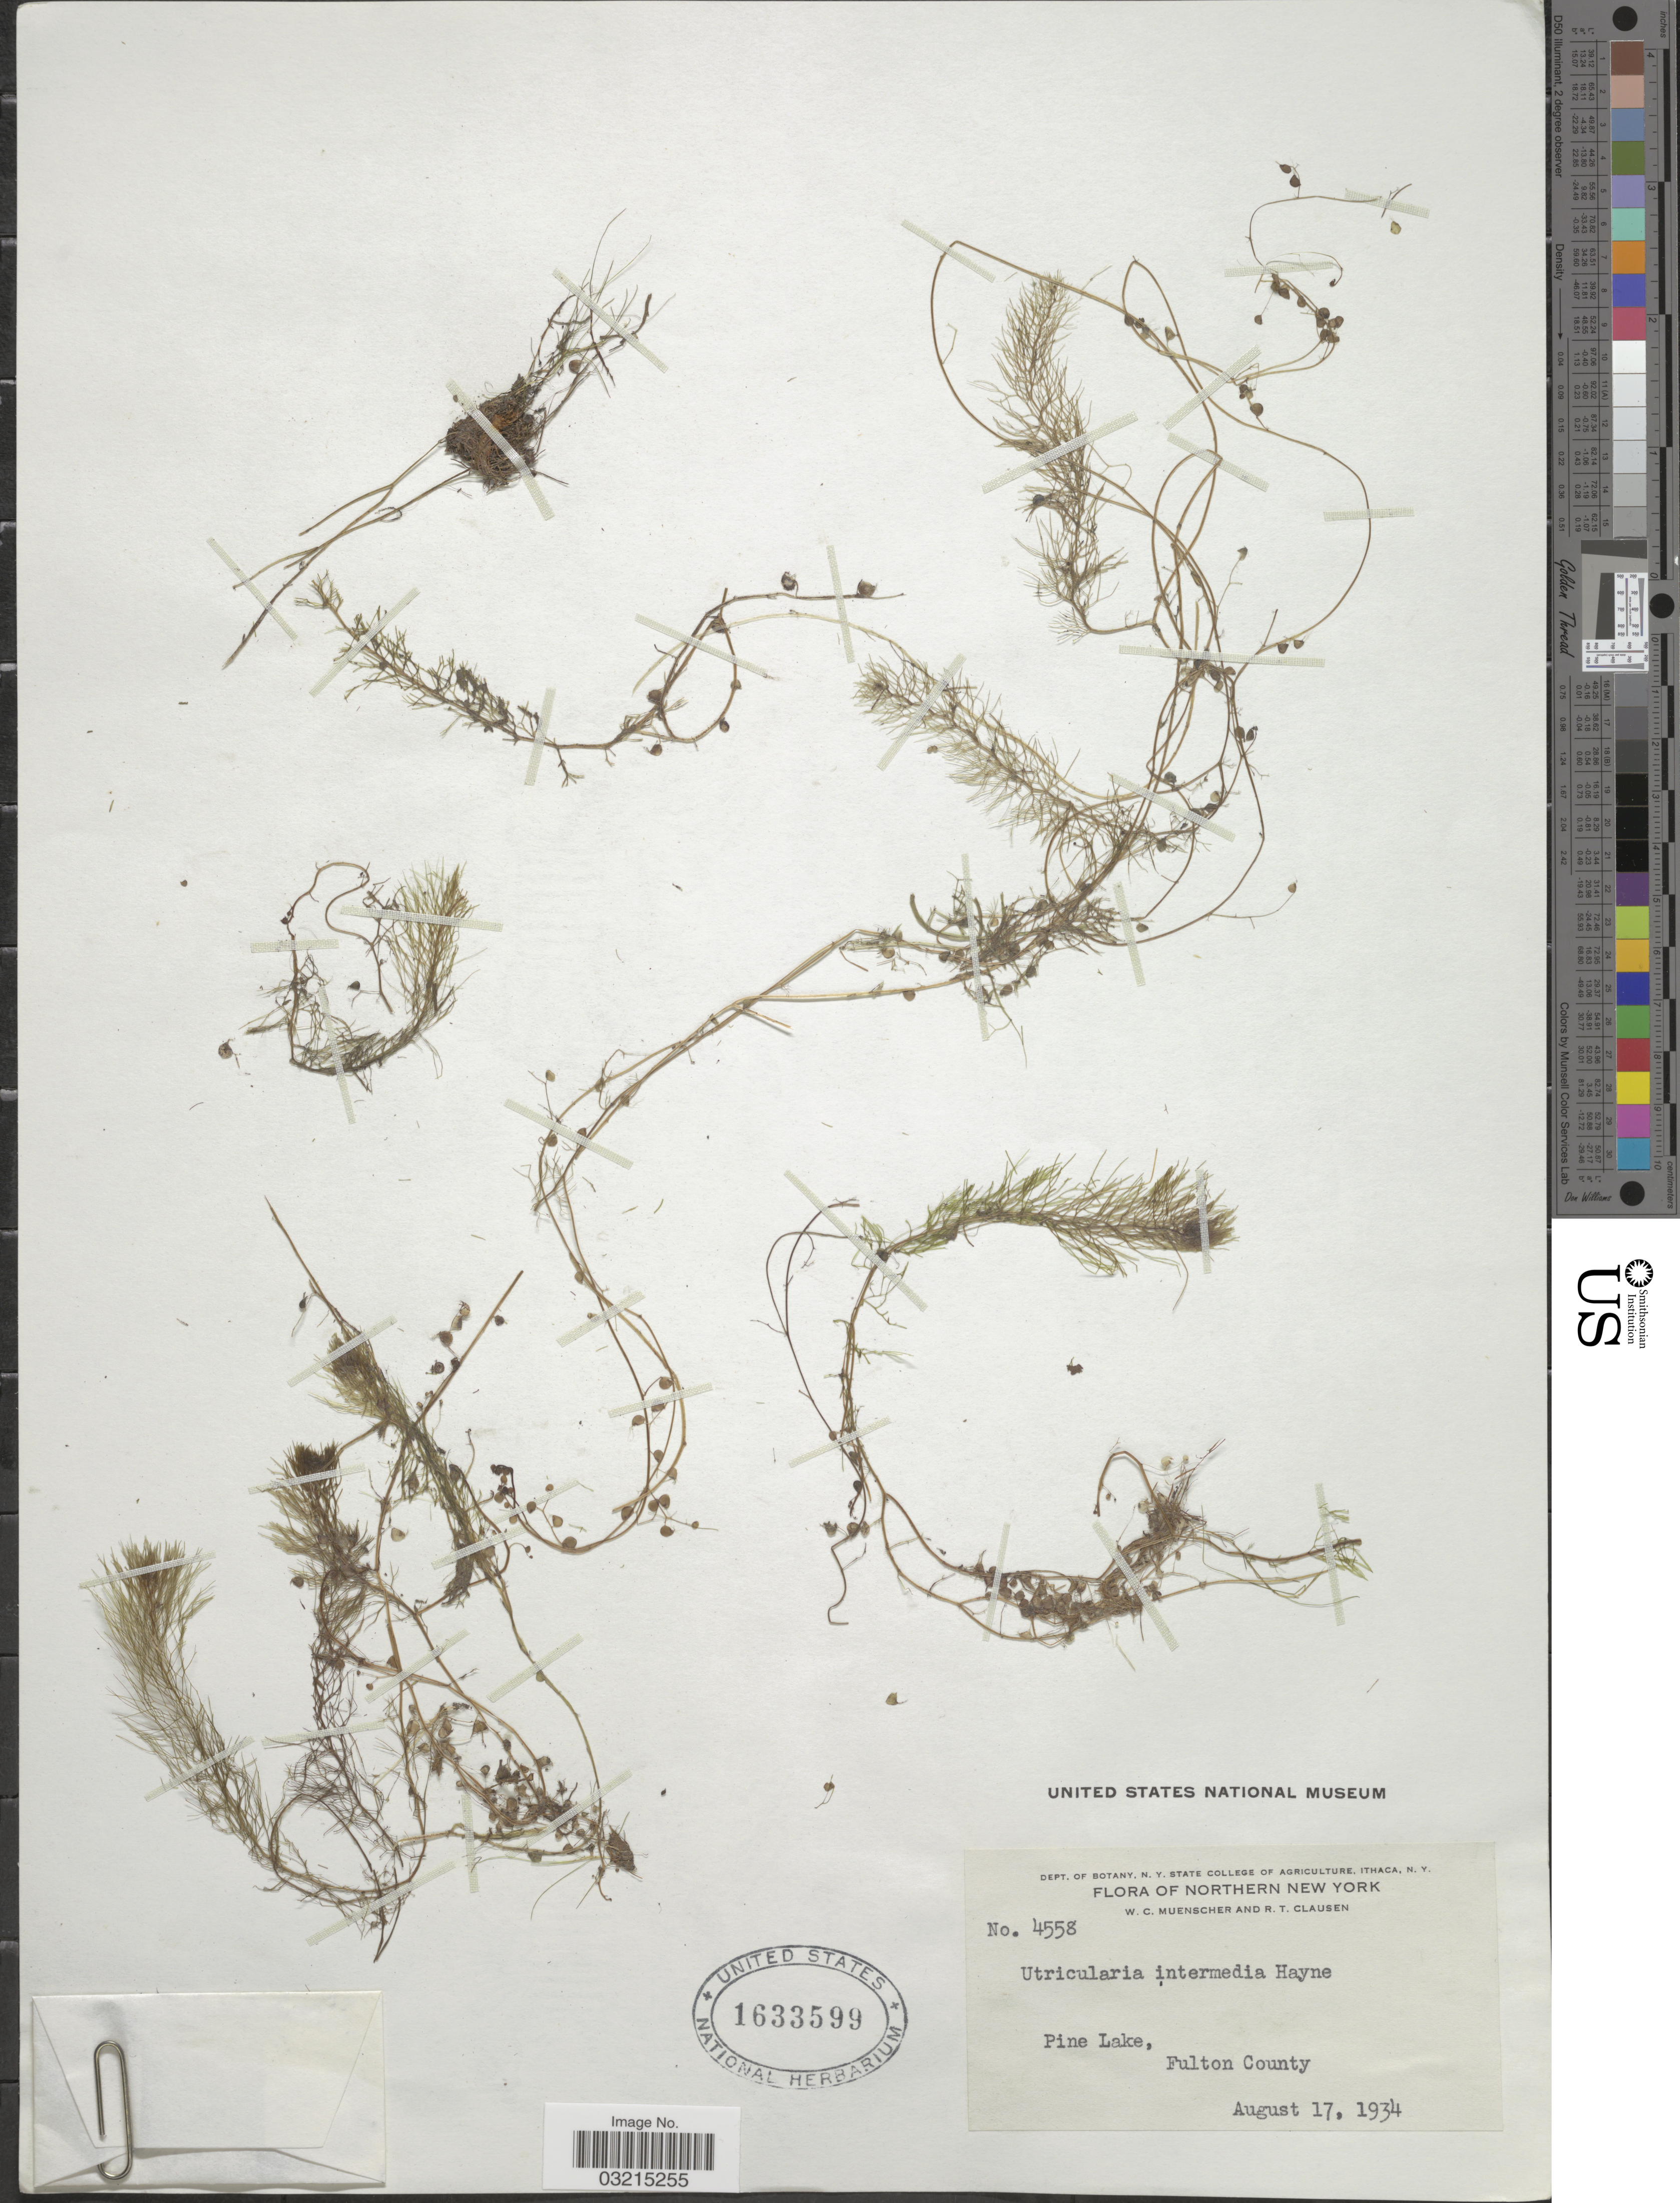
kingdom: Plantae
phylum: Tracheophyta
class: Magnoliopsida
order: Lamiales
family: Lentibulariaceae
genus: Utricularia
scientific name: Utricularia intermedia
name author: Hayne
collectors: W. Muenscher & R. T. Clausen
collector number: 4558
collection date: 1934-08-17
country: United States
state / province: New York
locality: Northern New York. Pine Lake, Fulton County.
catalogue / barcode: US 1633599